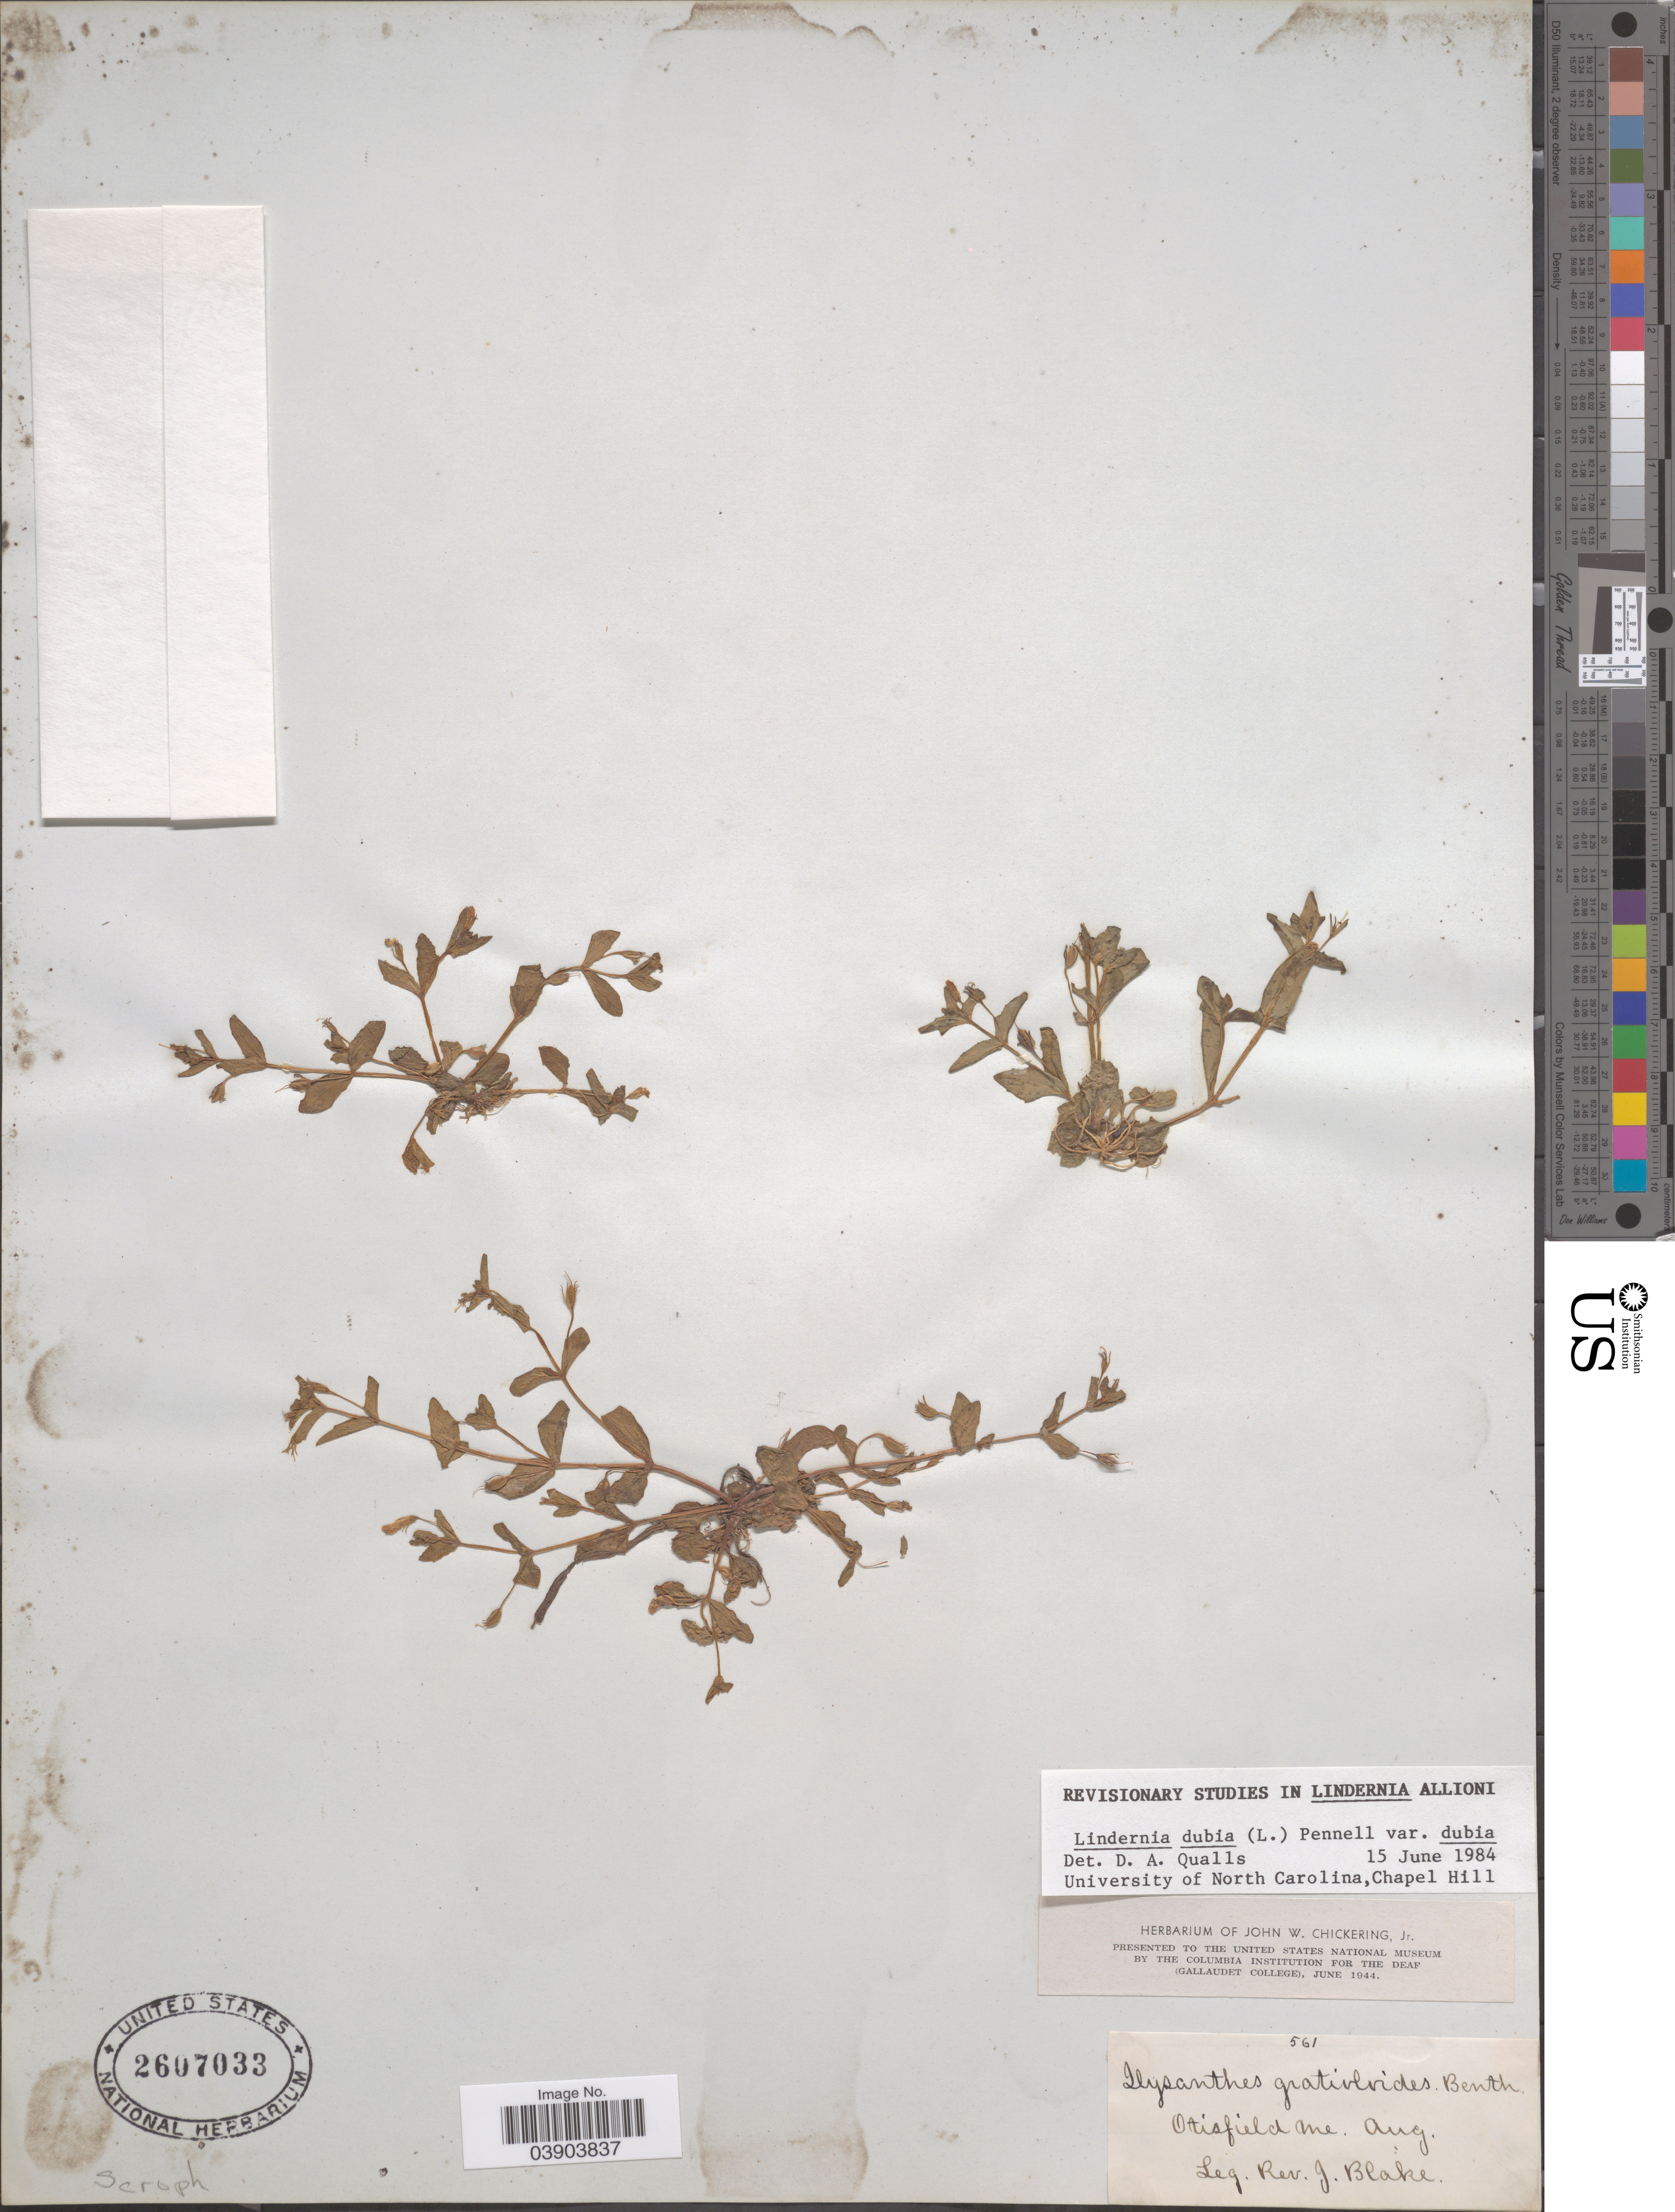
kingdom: Plantae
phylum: Tracheophyta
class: Magnoliopsida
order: Lamiales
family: Linderniaceae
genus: Lindernia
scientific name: Lindernia dubia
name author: (L.) Pennell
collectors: J. Blake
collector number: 561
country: United States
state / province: Maine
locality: Otisfield.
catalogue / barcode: US 2607033